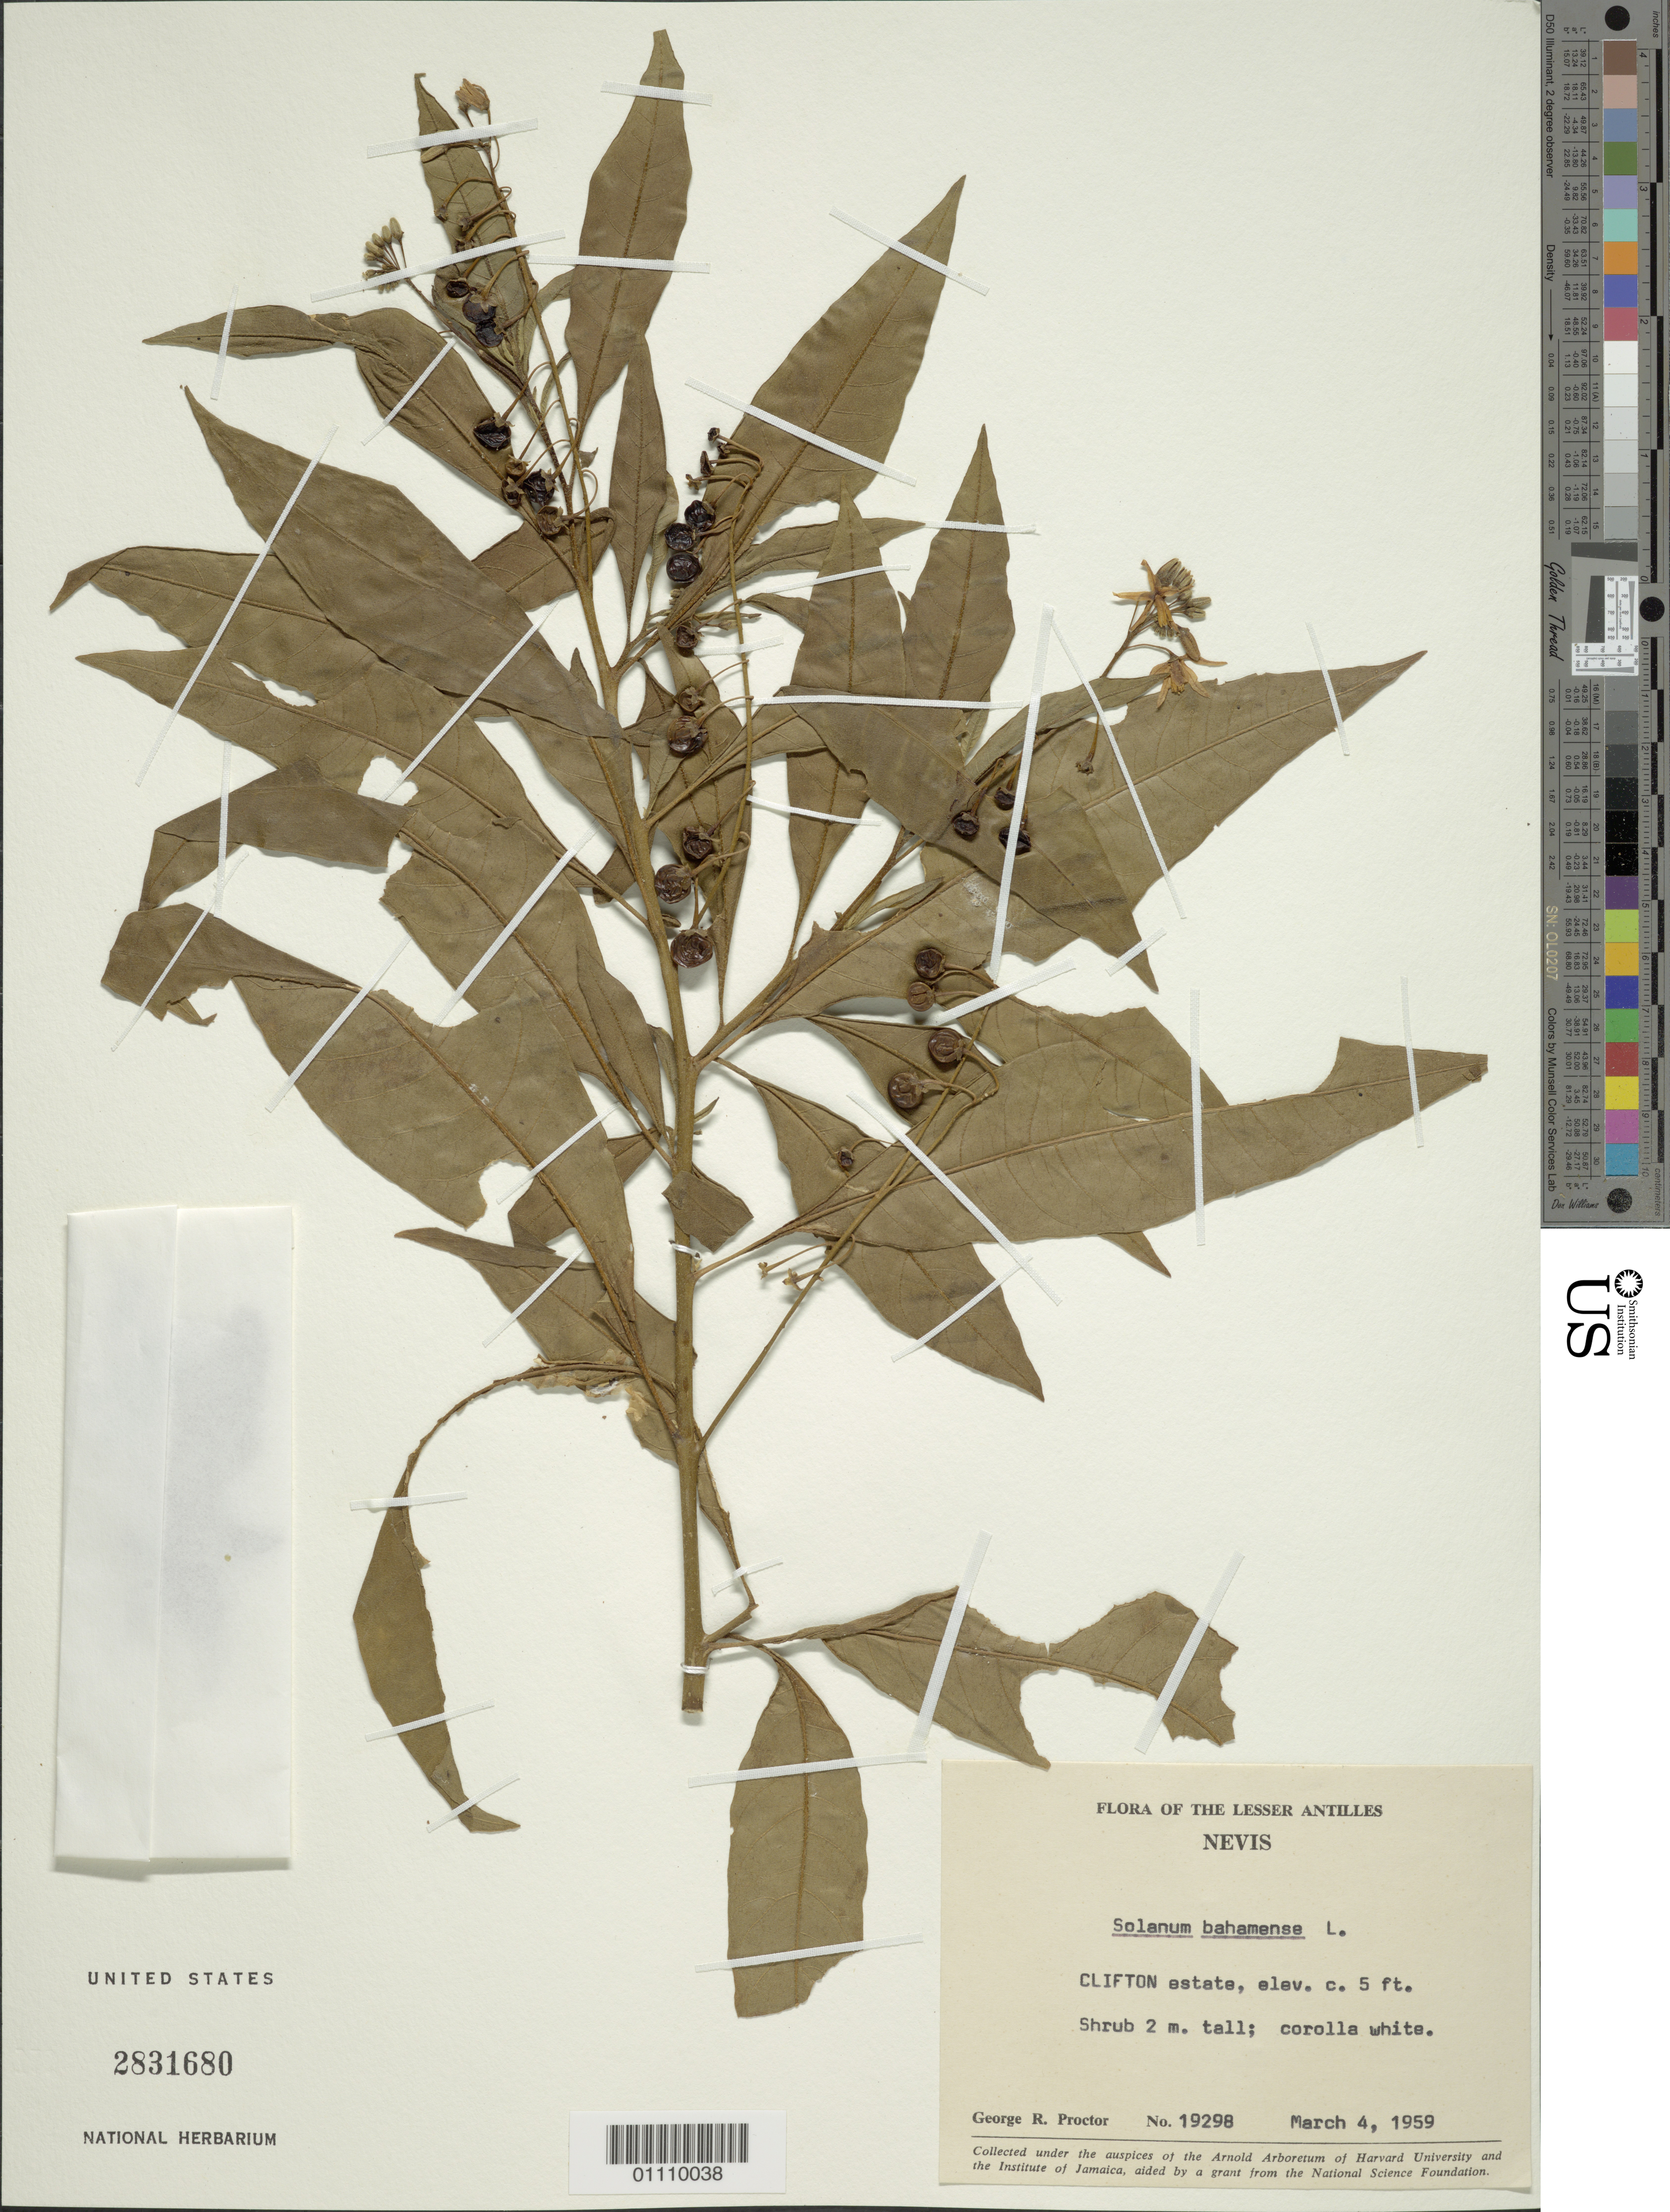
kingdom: Plantae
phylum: Tracheophyta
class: Magnoliopsida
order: Solanales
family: Solanaceae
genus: Solanum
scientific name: Solanum bahamense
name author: L.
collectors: G. R. Proctor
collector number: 19298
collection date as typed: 04 Mar 1959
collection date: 1959-03-04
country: St. Christopher-Nevis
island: Nevis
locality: Clifton Estate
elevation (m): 2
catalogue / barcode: US 2831680